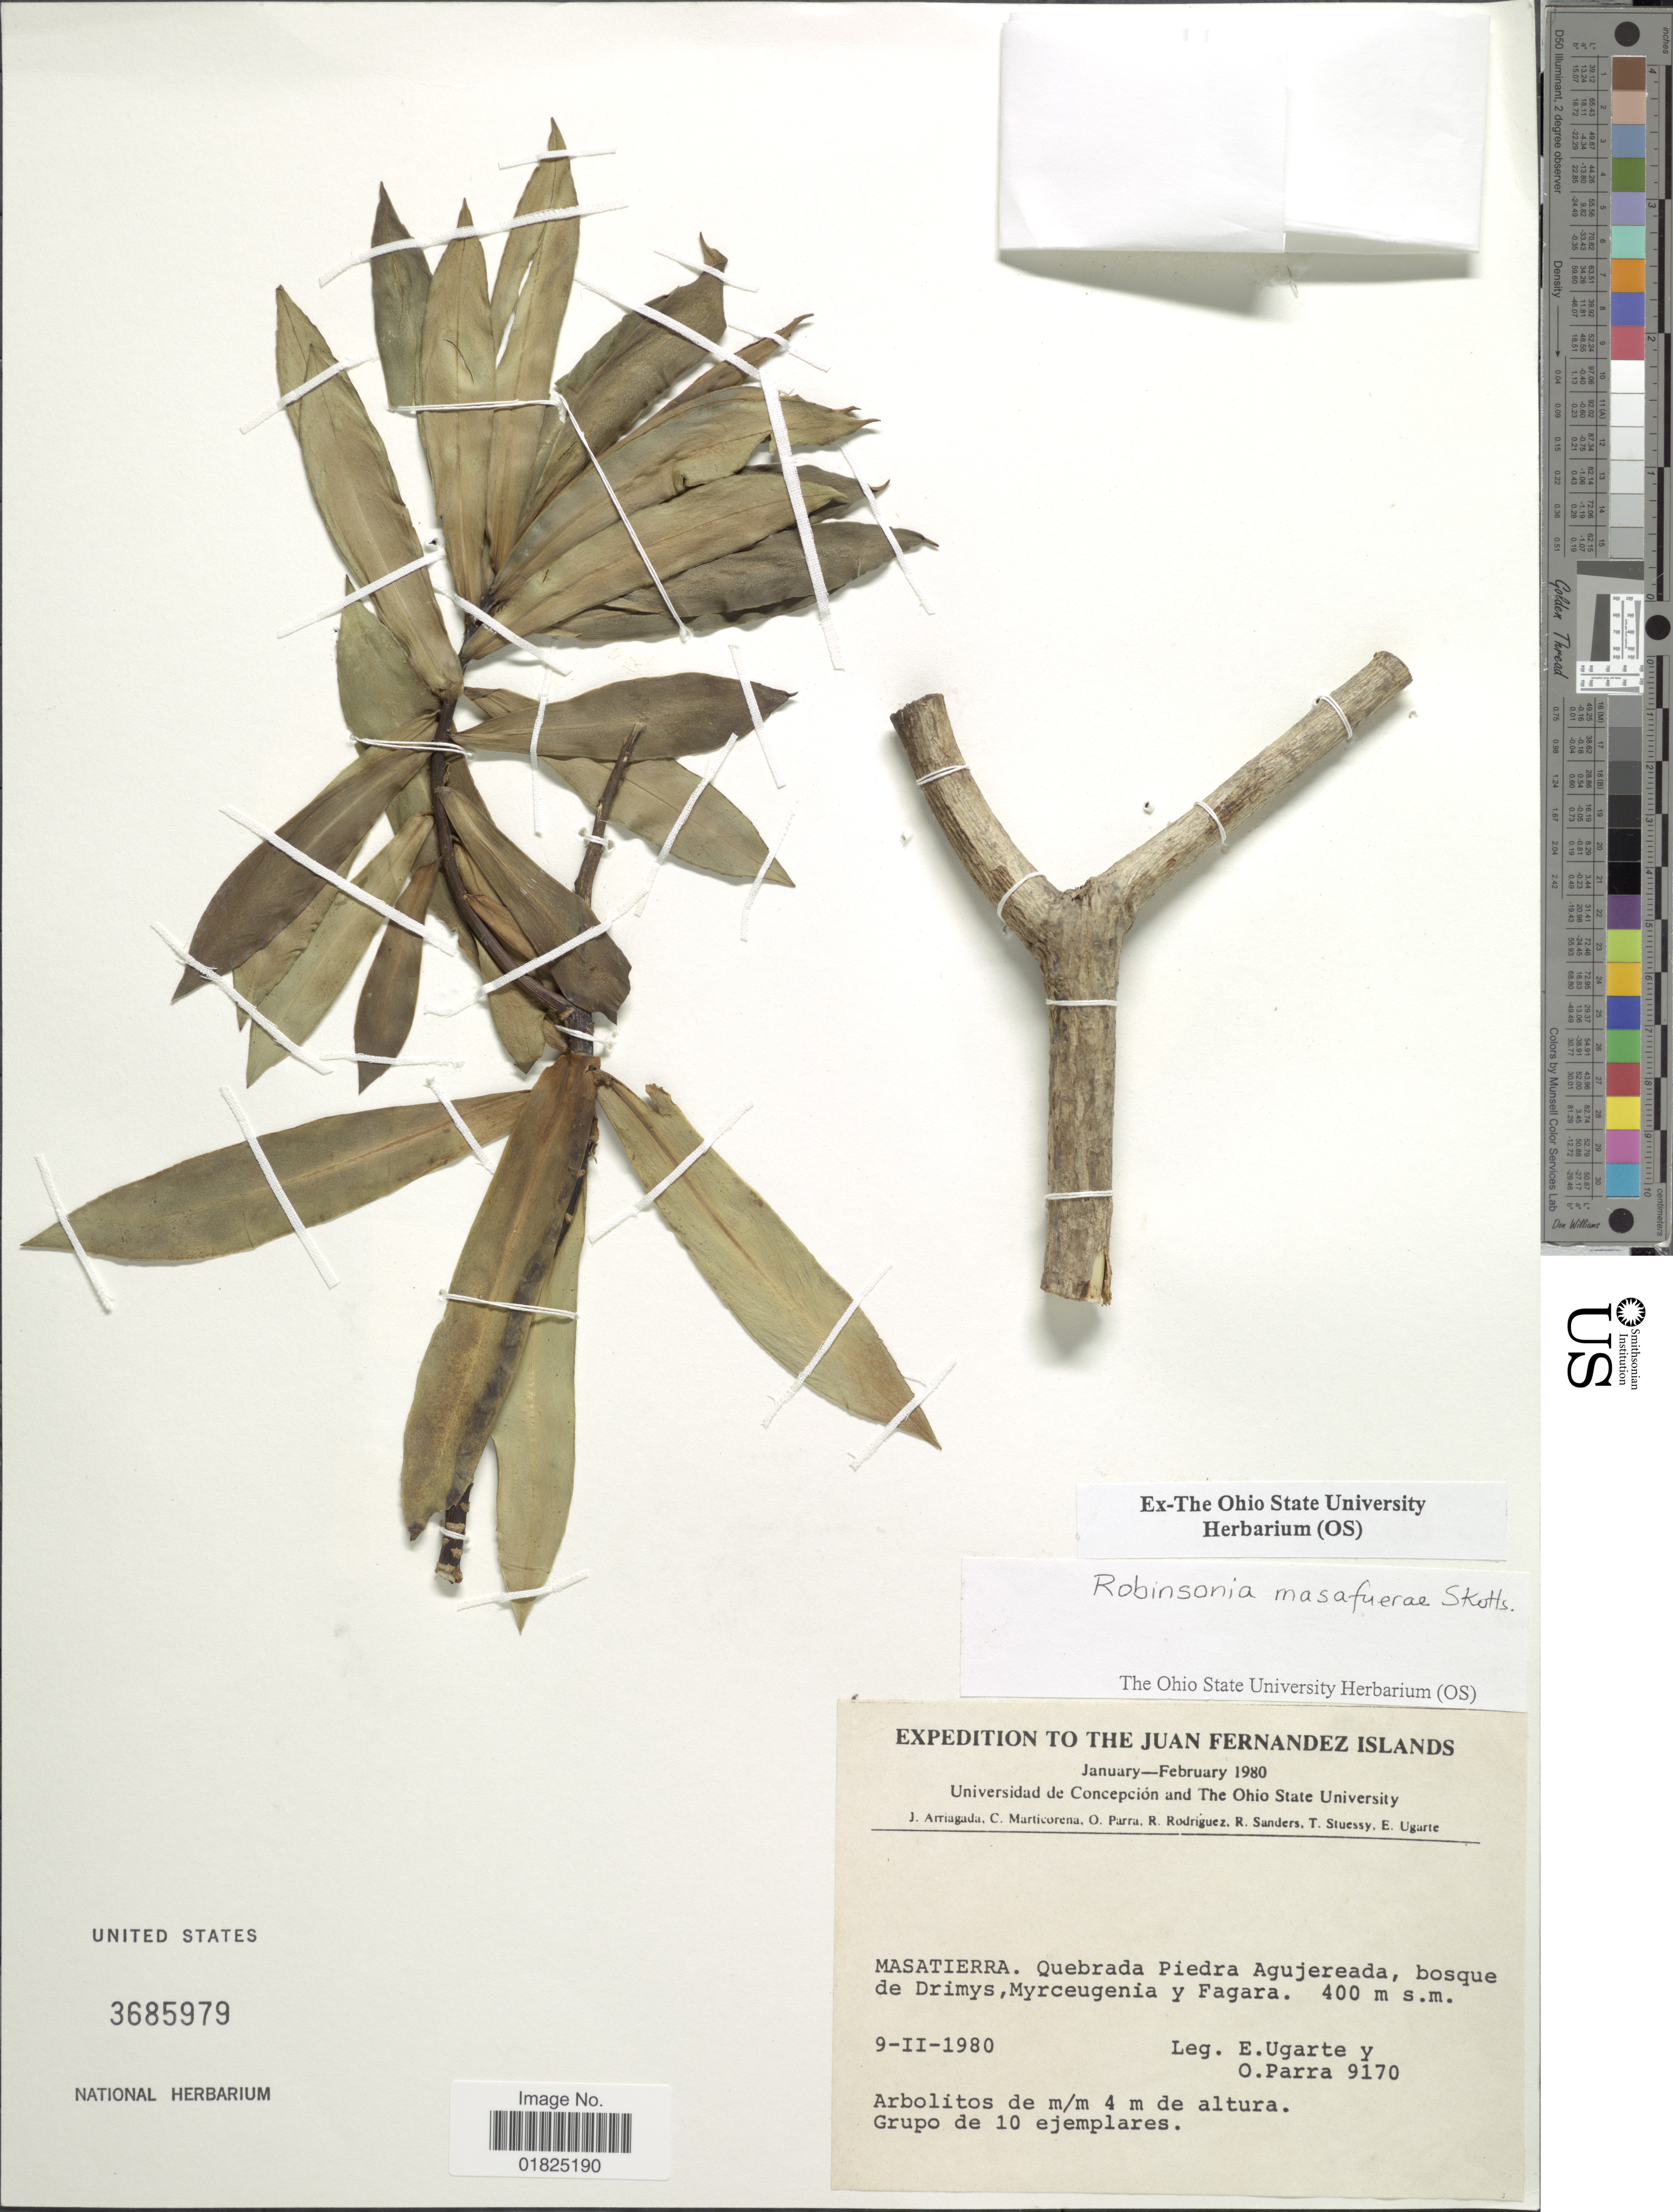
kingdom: Plantae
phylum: Tracheophyta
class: Magnoliopsida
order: Asterales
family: Asteraceae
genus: Robinsonia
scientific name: Robinsonia masafuerae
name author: Skottsb.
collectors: E. Ugarte & O. Parra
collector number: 9170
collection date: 1980-02-09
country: Chile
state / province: Valparaíso (V)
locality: Juan Fernandez. Masatierra. Quebrada Piedra Agujereada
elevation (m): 400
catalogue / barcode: US 3685979